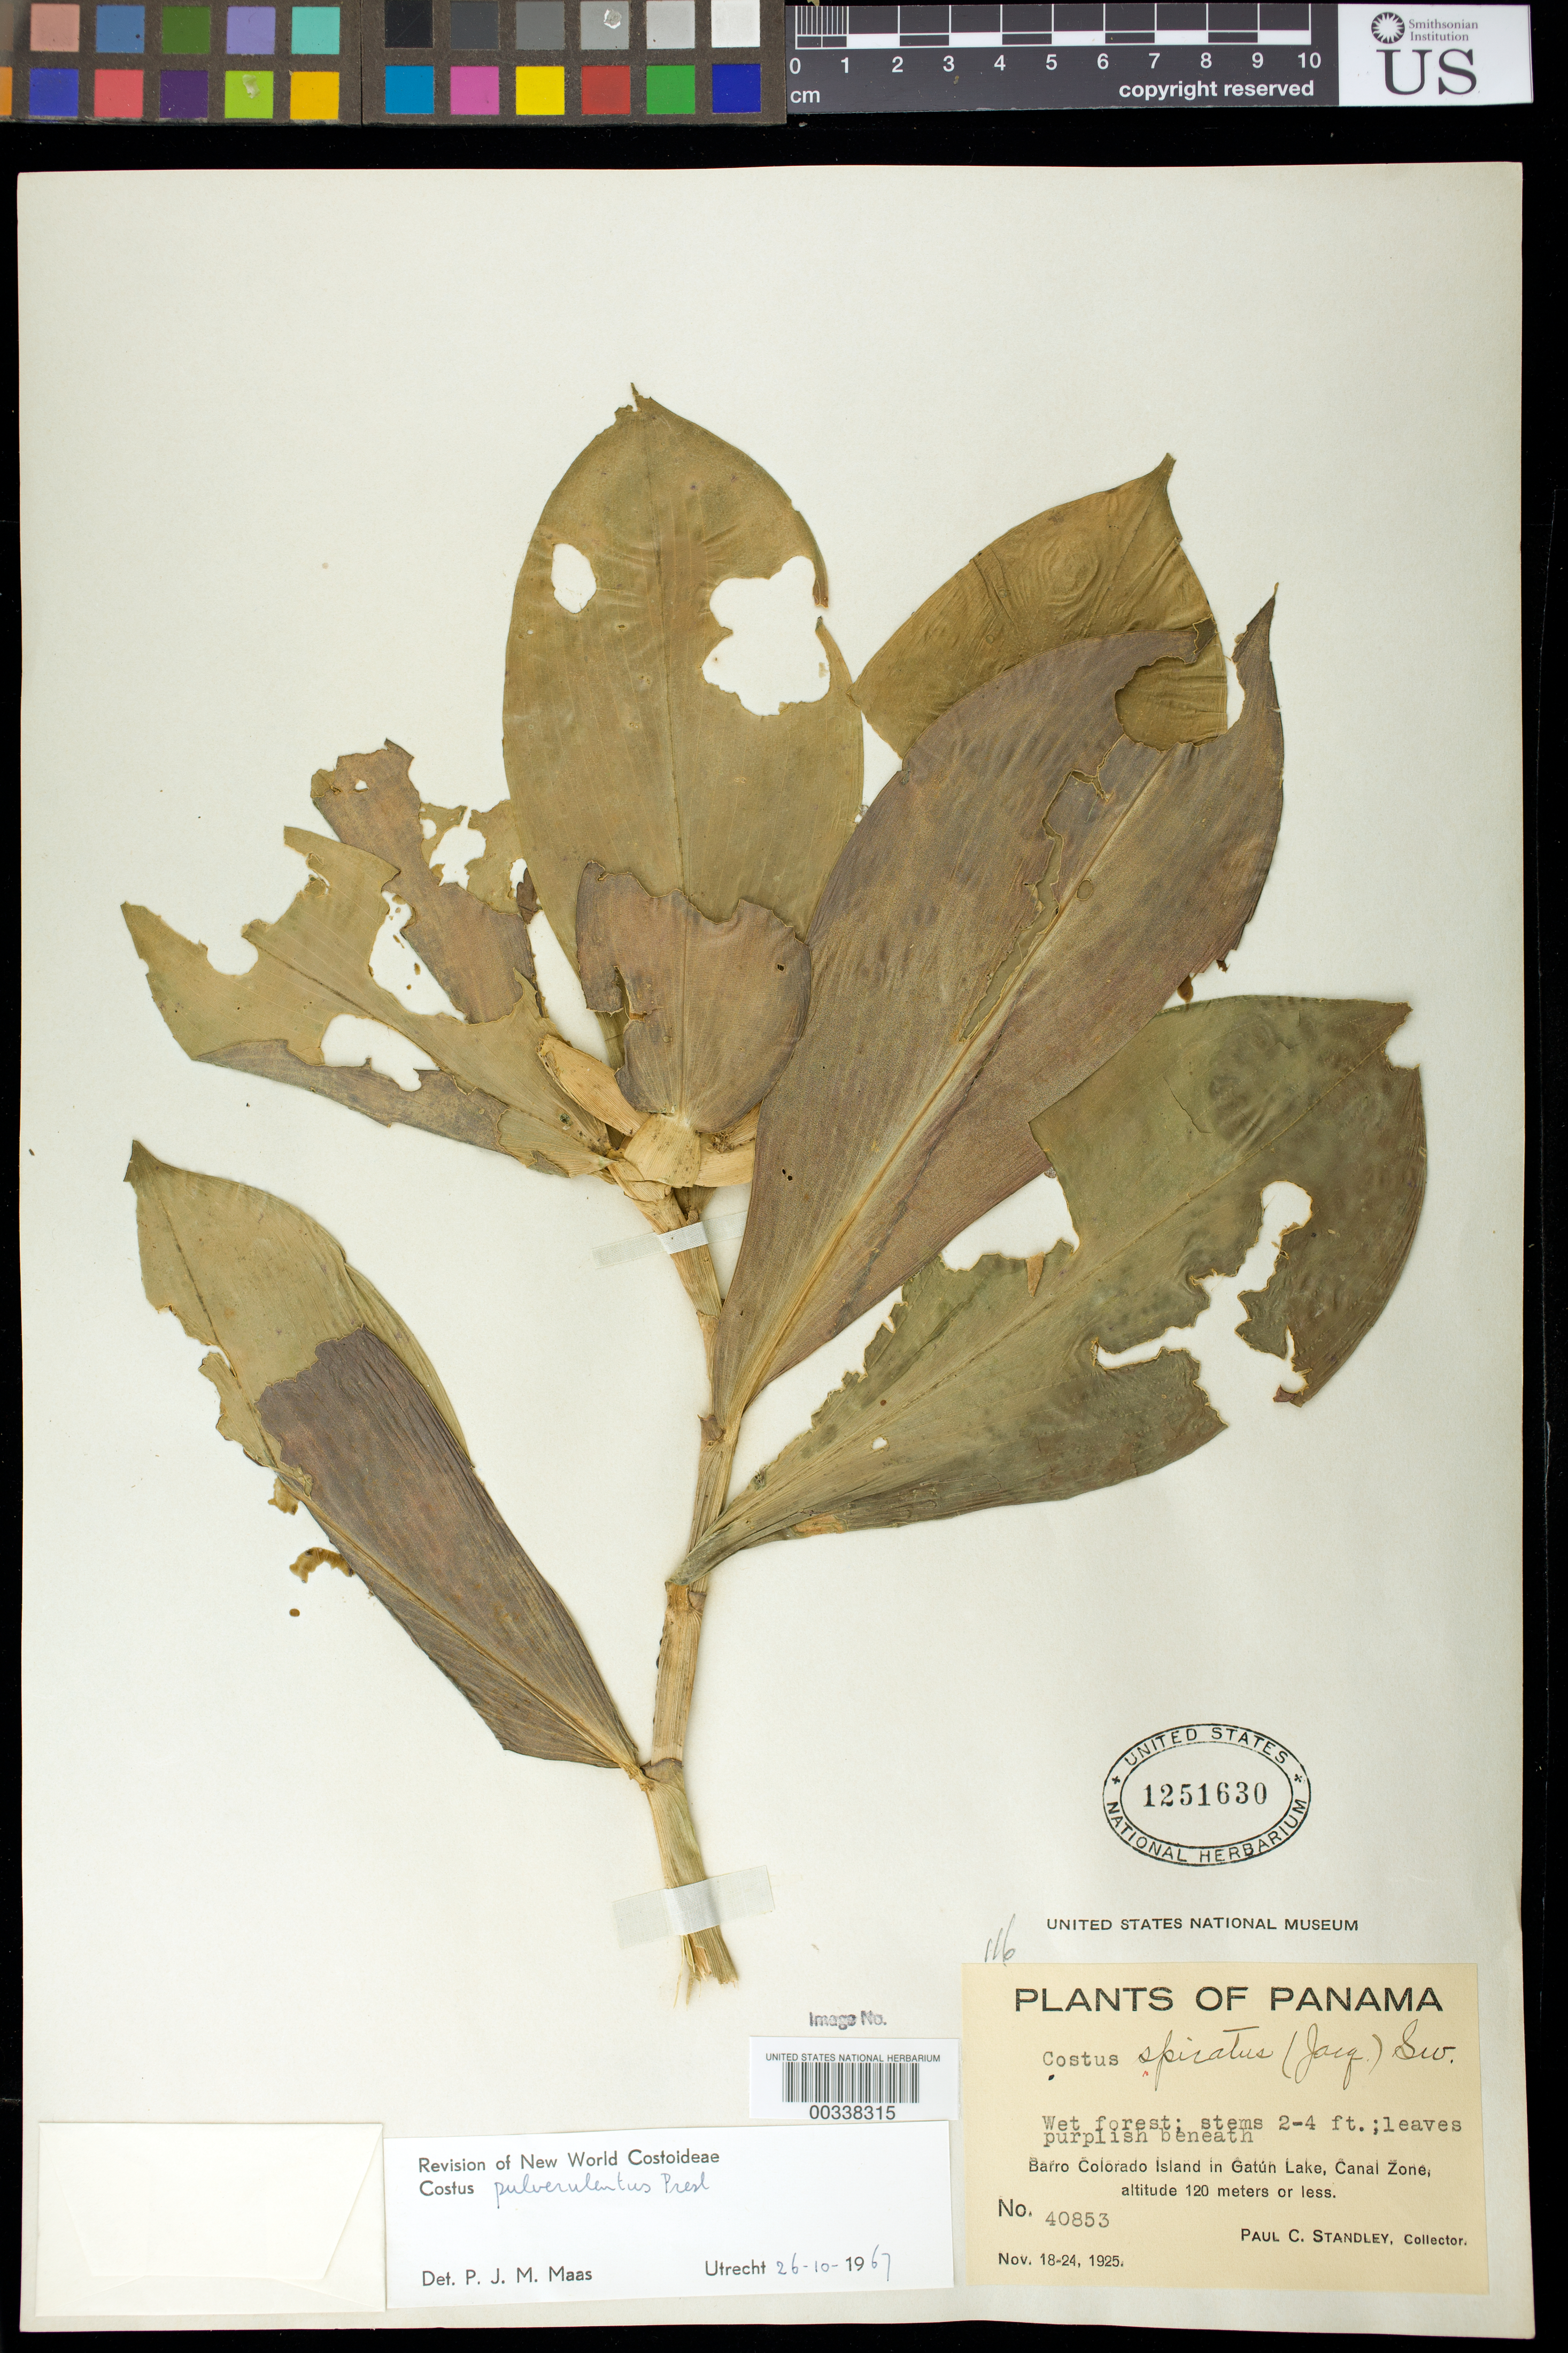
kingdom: Plantae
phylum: Tracheophyta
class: Liliopsida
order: Zingiberales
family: Costaceae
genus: Costus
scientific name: Costus pulverulentus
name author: C. Presl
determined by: Maas, Paul J. M.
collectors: P. C. Standley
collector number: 40853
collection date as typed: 18 Nov 1925 to 24 Nov 1925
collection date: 1925-11-18/1925-11-24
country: Panama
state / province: Panamá Oeste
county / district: Canal Zone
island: Barro Colorado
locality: Gatun Lake, Canal Zone.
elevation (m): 0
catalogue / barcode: US 1251630